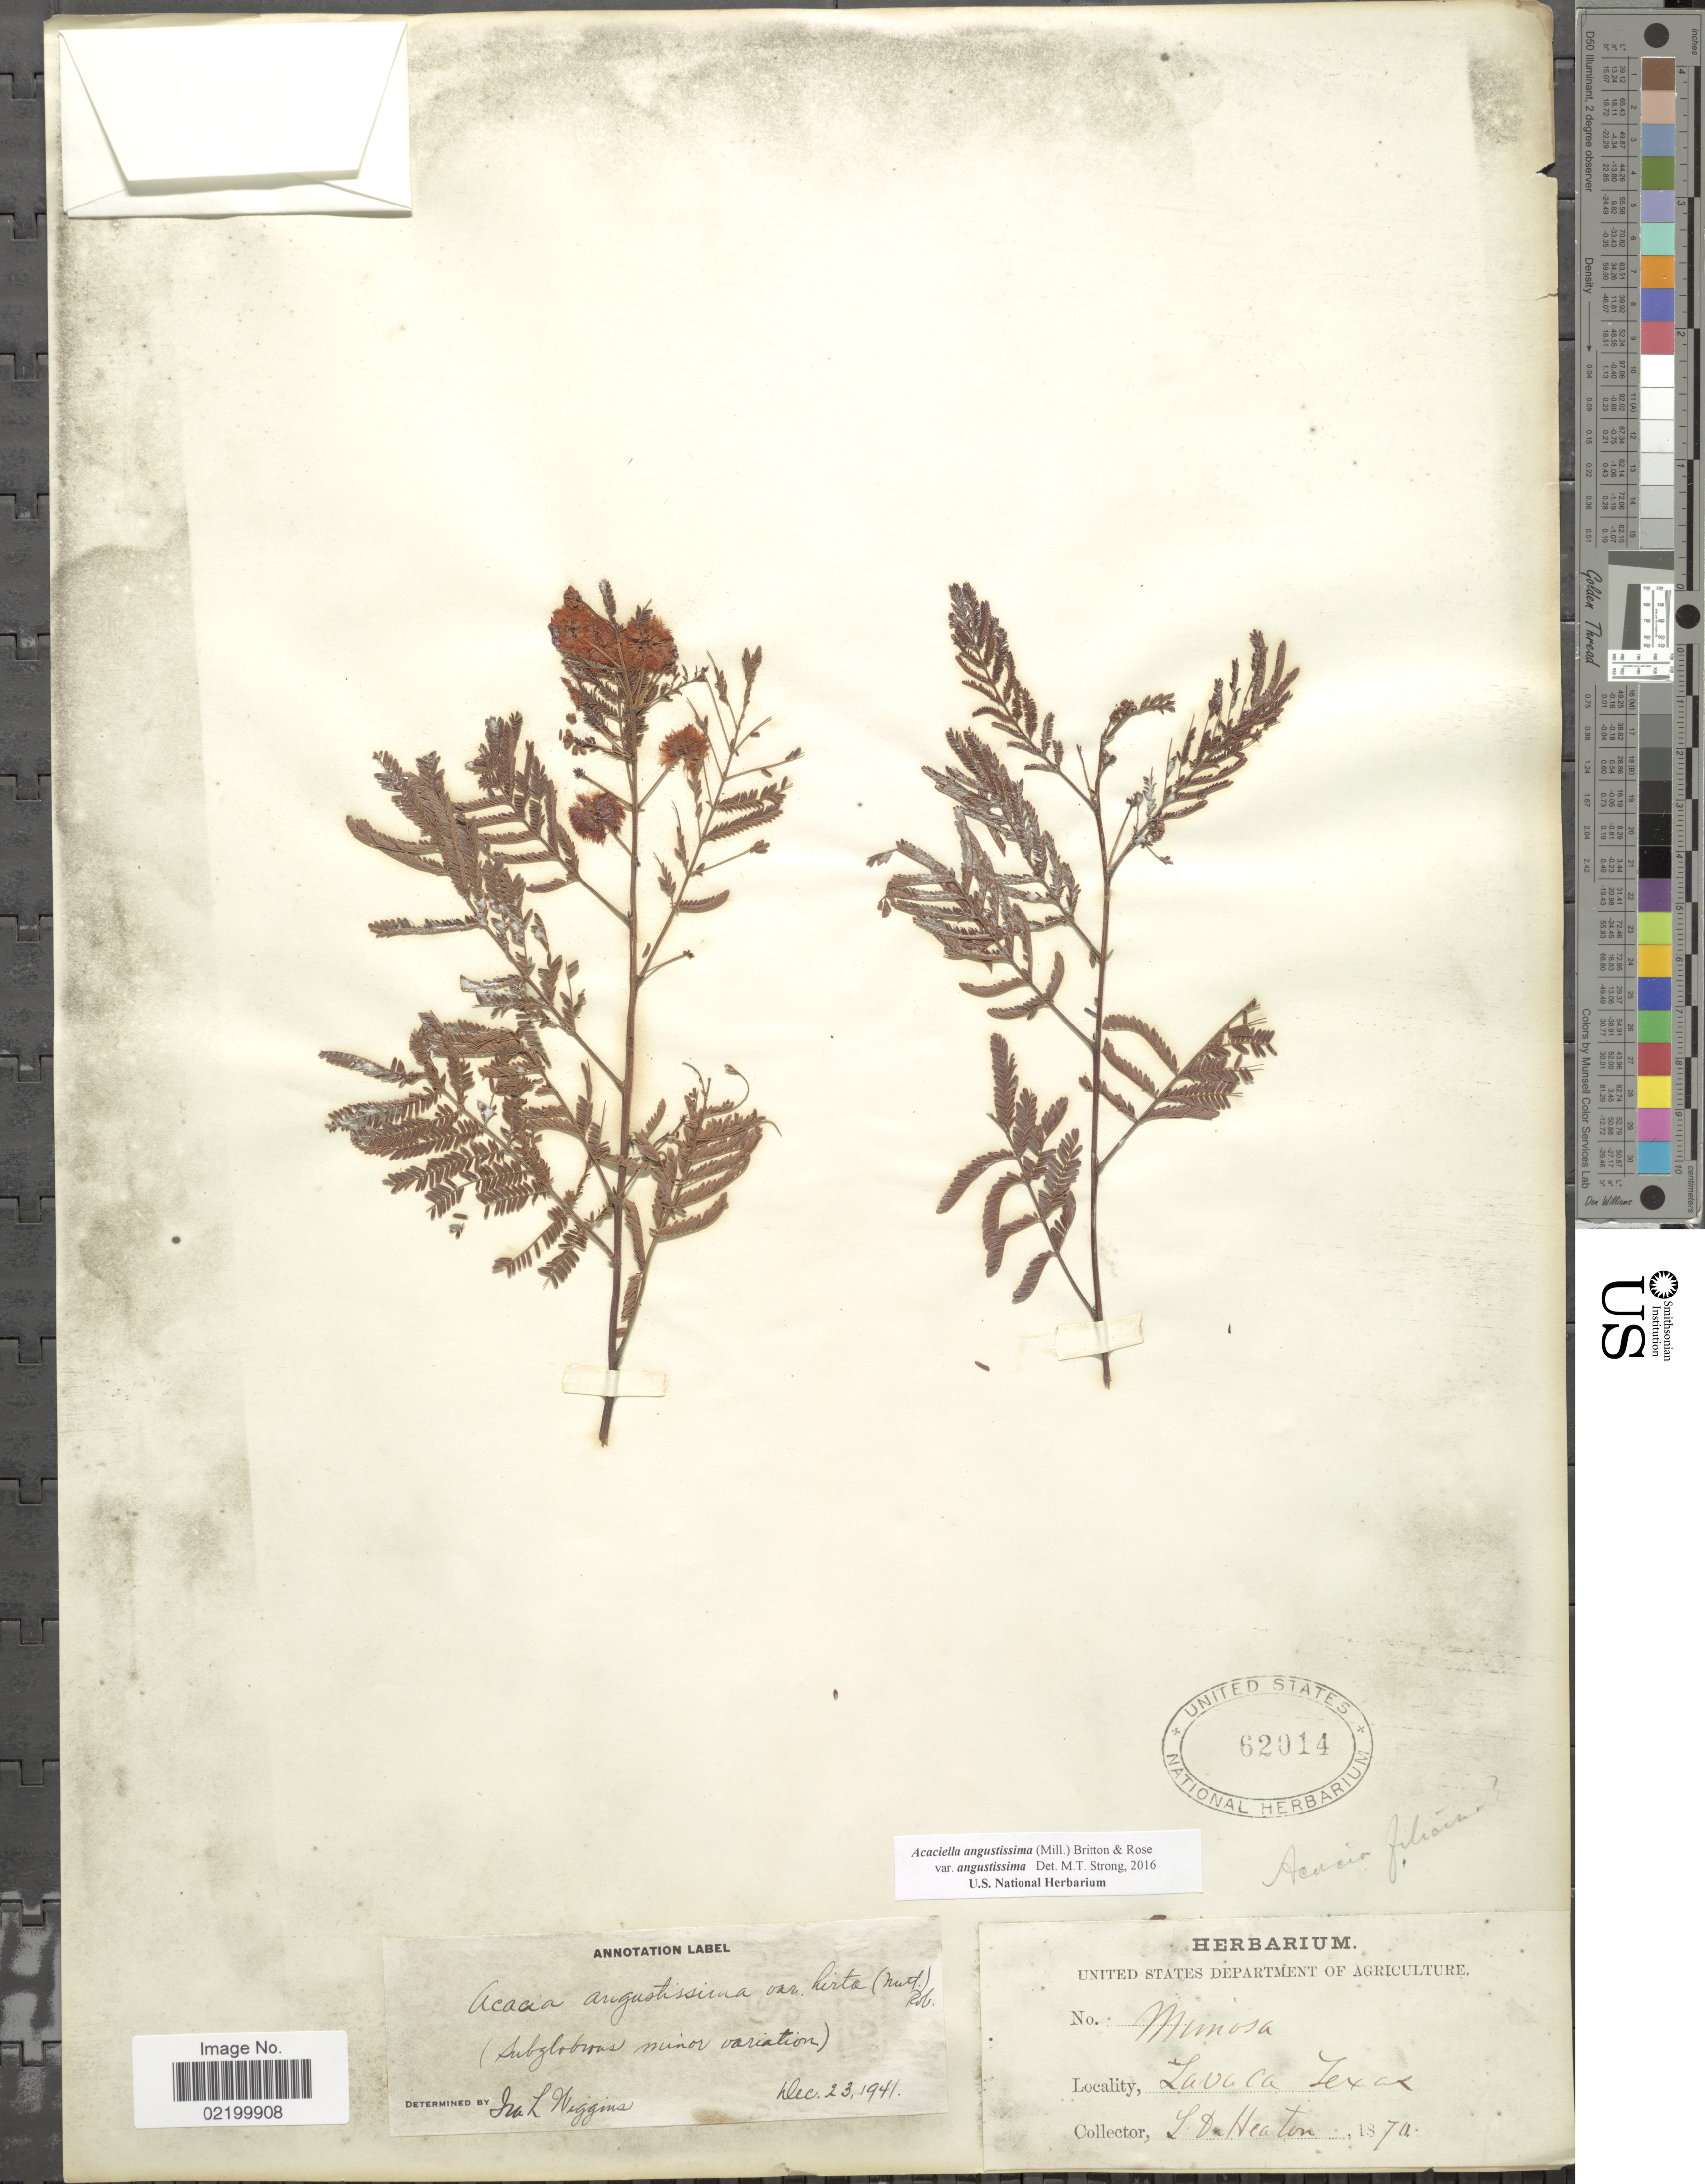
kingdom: Plantae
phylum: Tracheophyta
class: Magnoliopsida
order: Fabales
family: Fabaceae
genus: Acaciella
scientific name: Acaciella angustissima var. angustissima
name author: (Mill.) Britton & Rose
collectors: L. Heaton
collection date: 1870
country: United States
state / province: Texas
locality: Lavaca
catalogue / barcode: US 62014